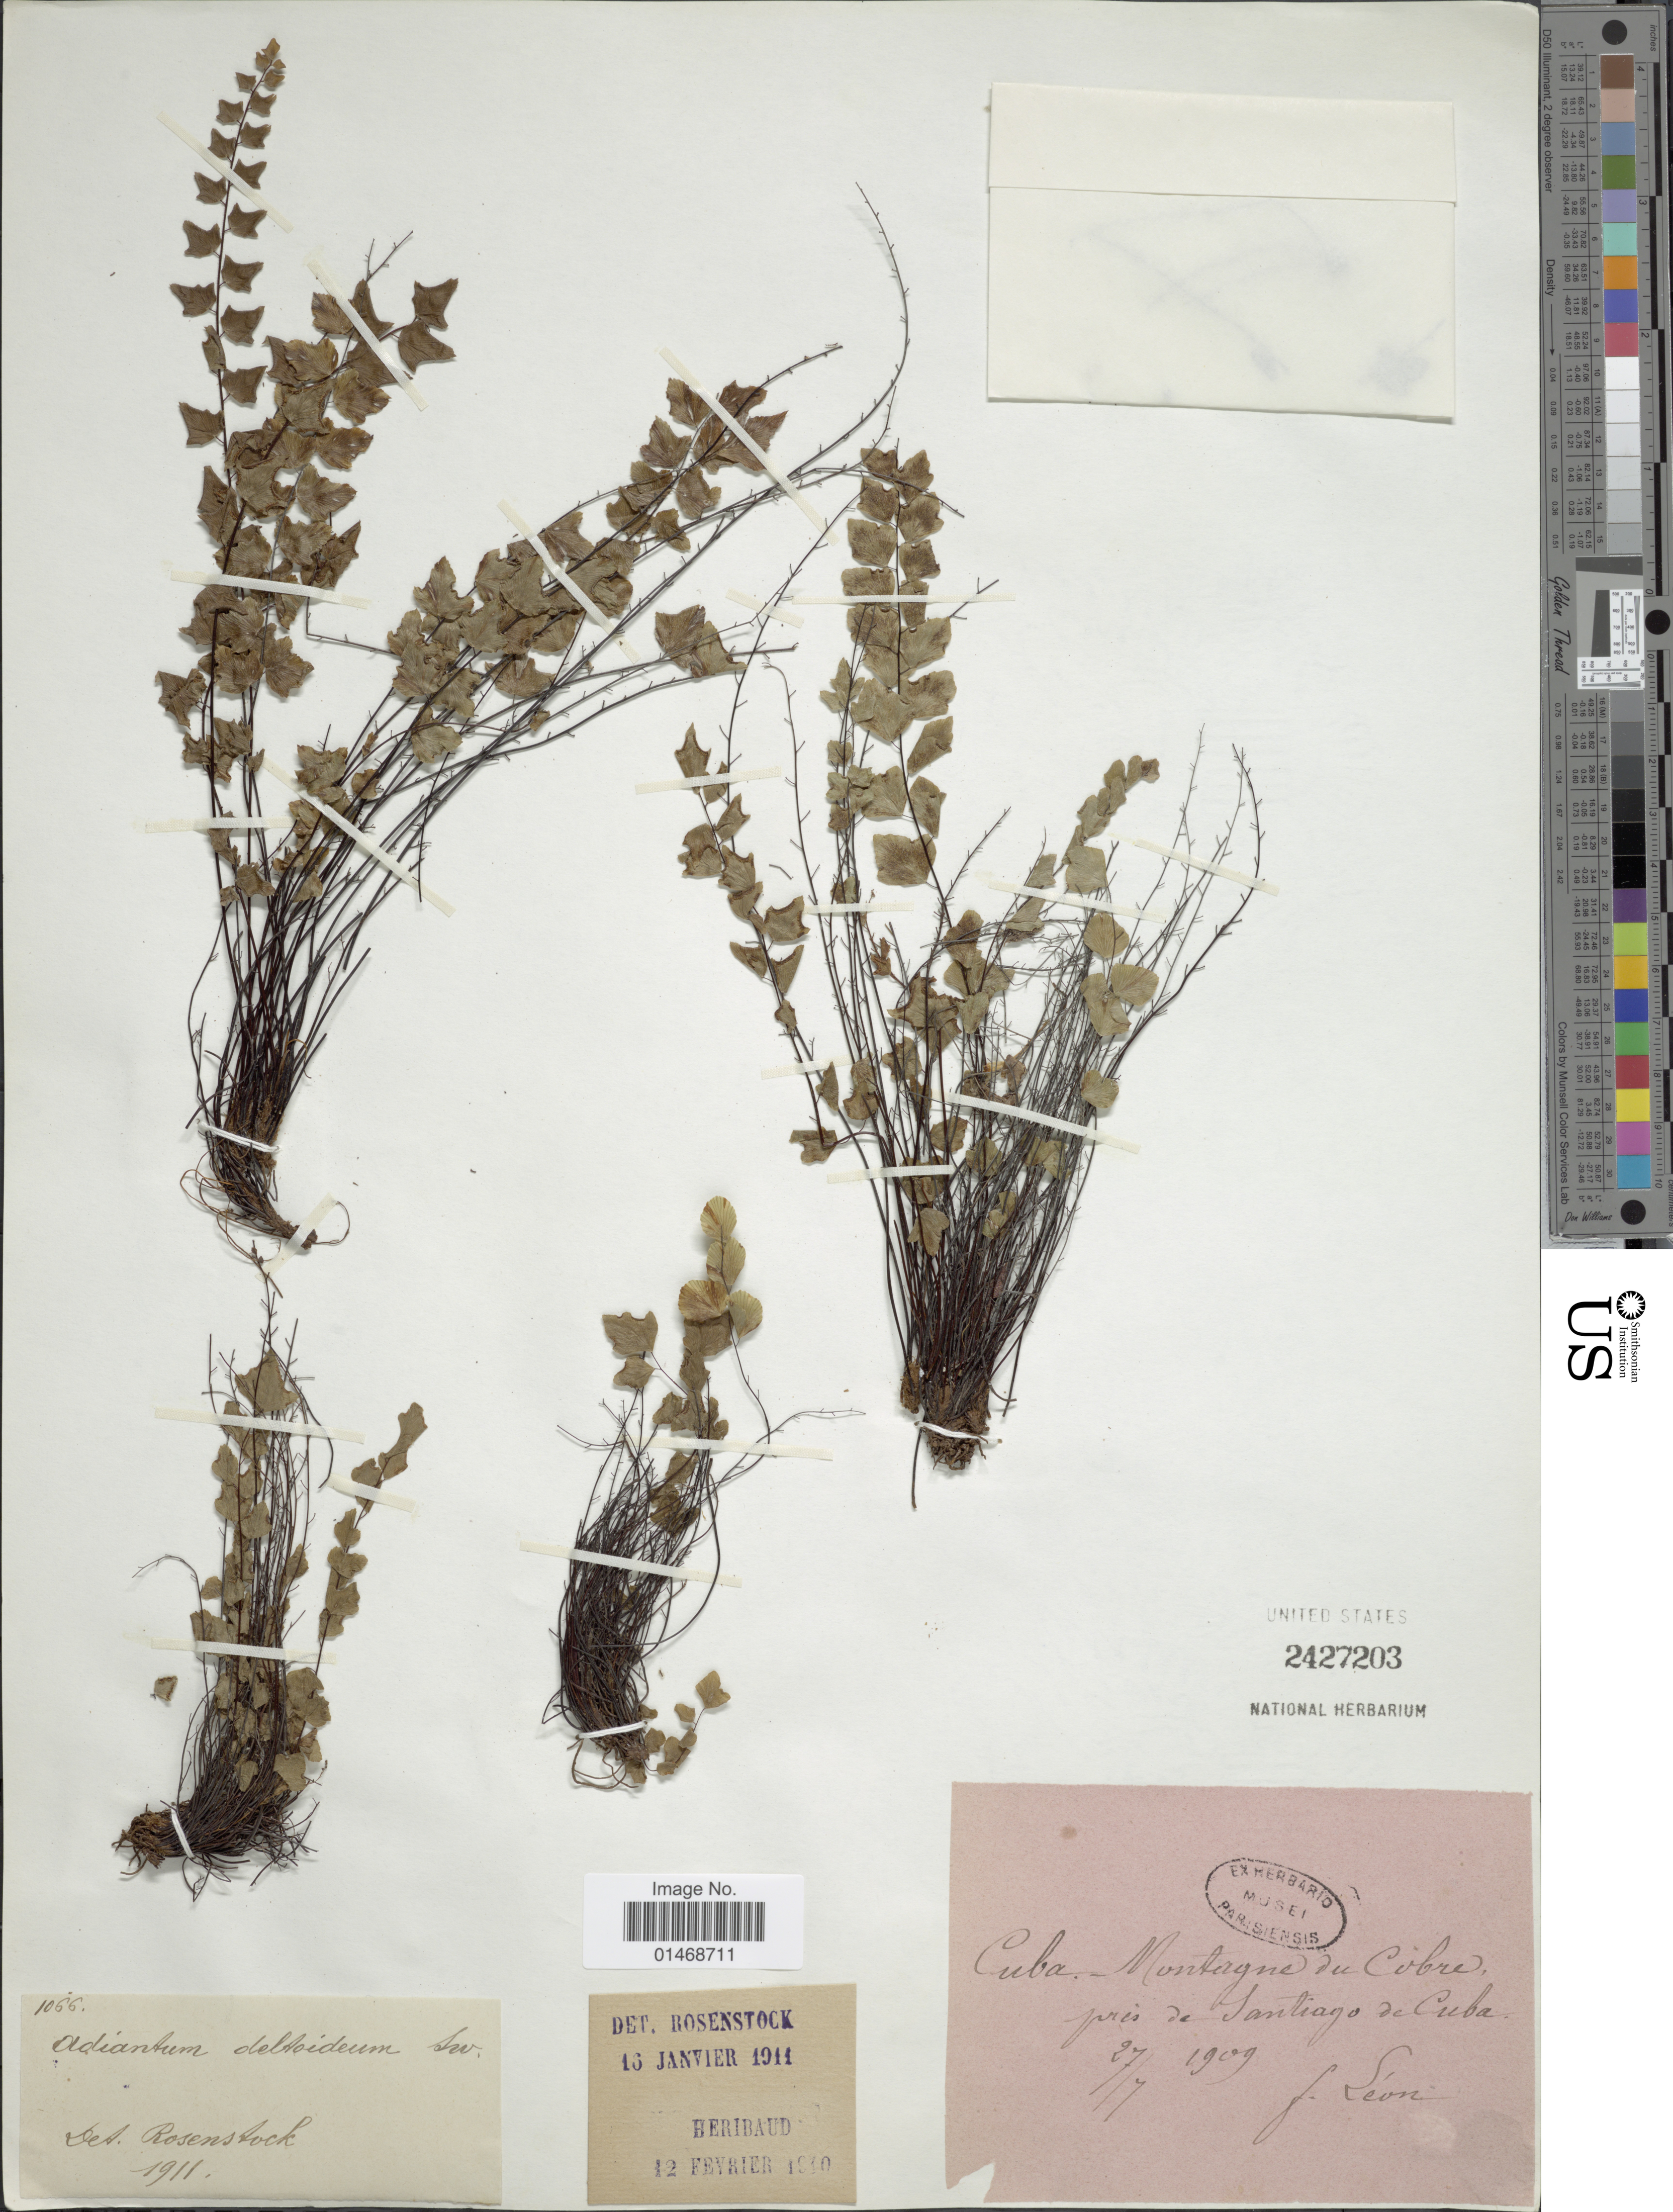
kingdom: Plantae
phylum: Tracheophyta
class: Polypodiopsida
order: Polypodiales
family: Pteridaceae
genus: Adiantum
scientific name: Adiantum deltoideum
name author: Sw.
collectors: Bro. León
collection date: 1909-07-27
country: Cuba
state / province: Santiago de Cuba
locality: Montagne du Cobre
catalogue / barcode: US 2427203